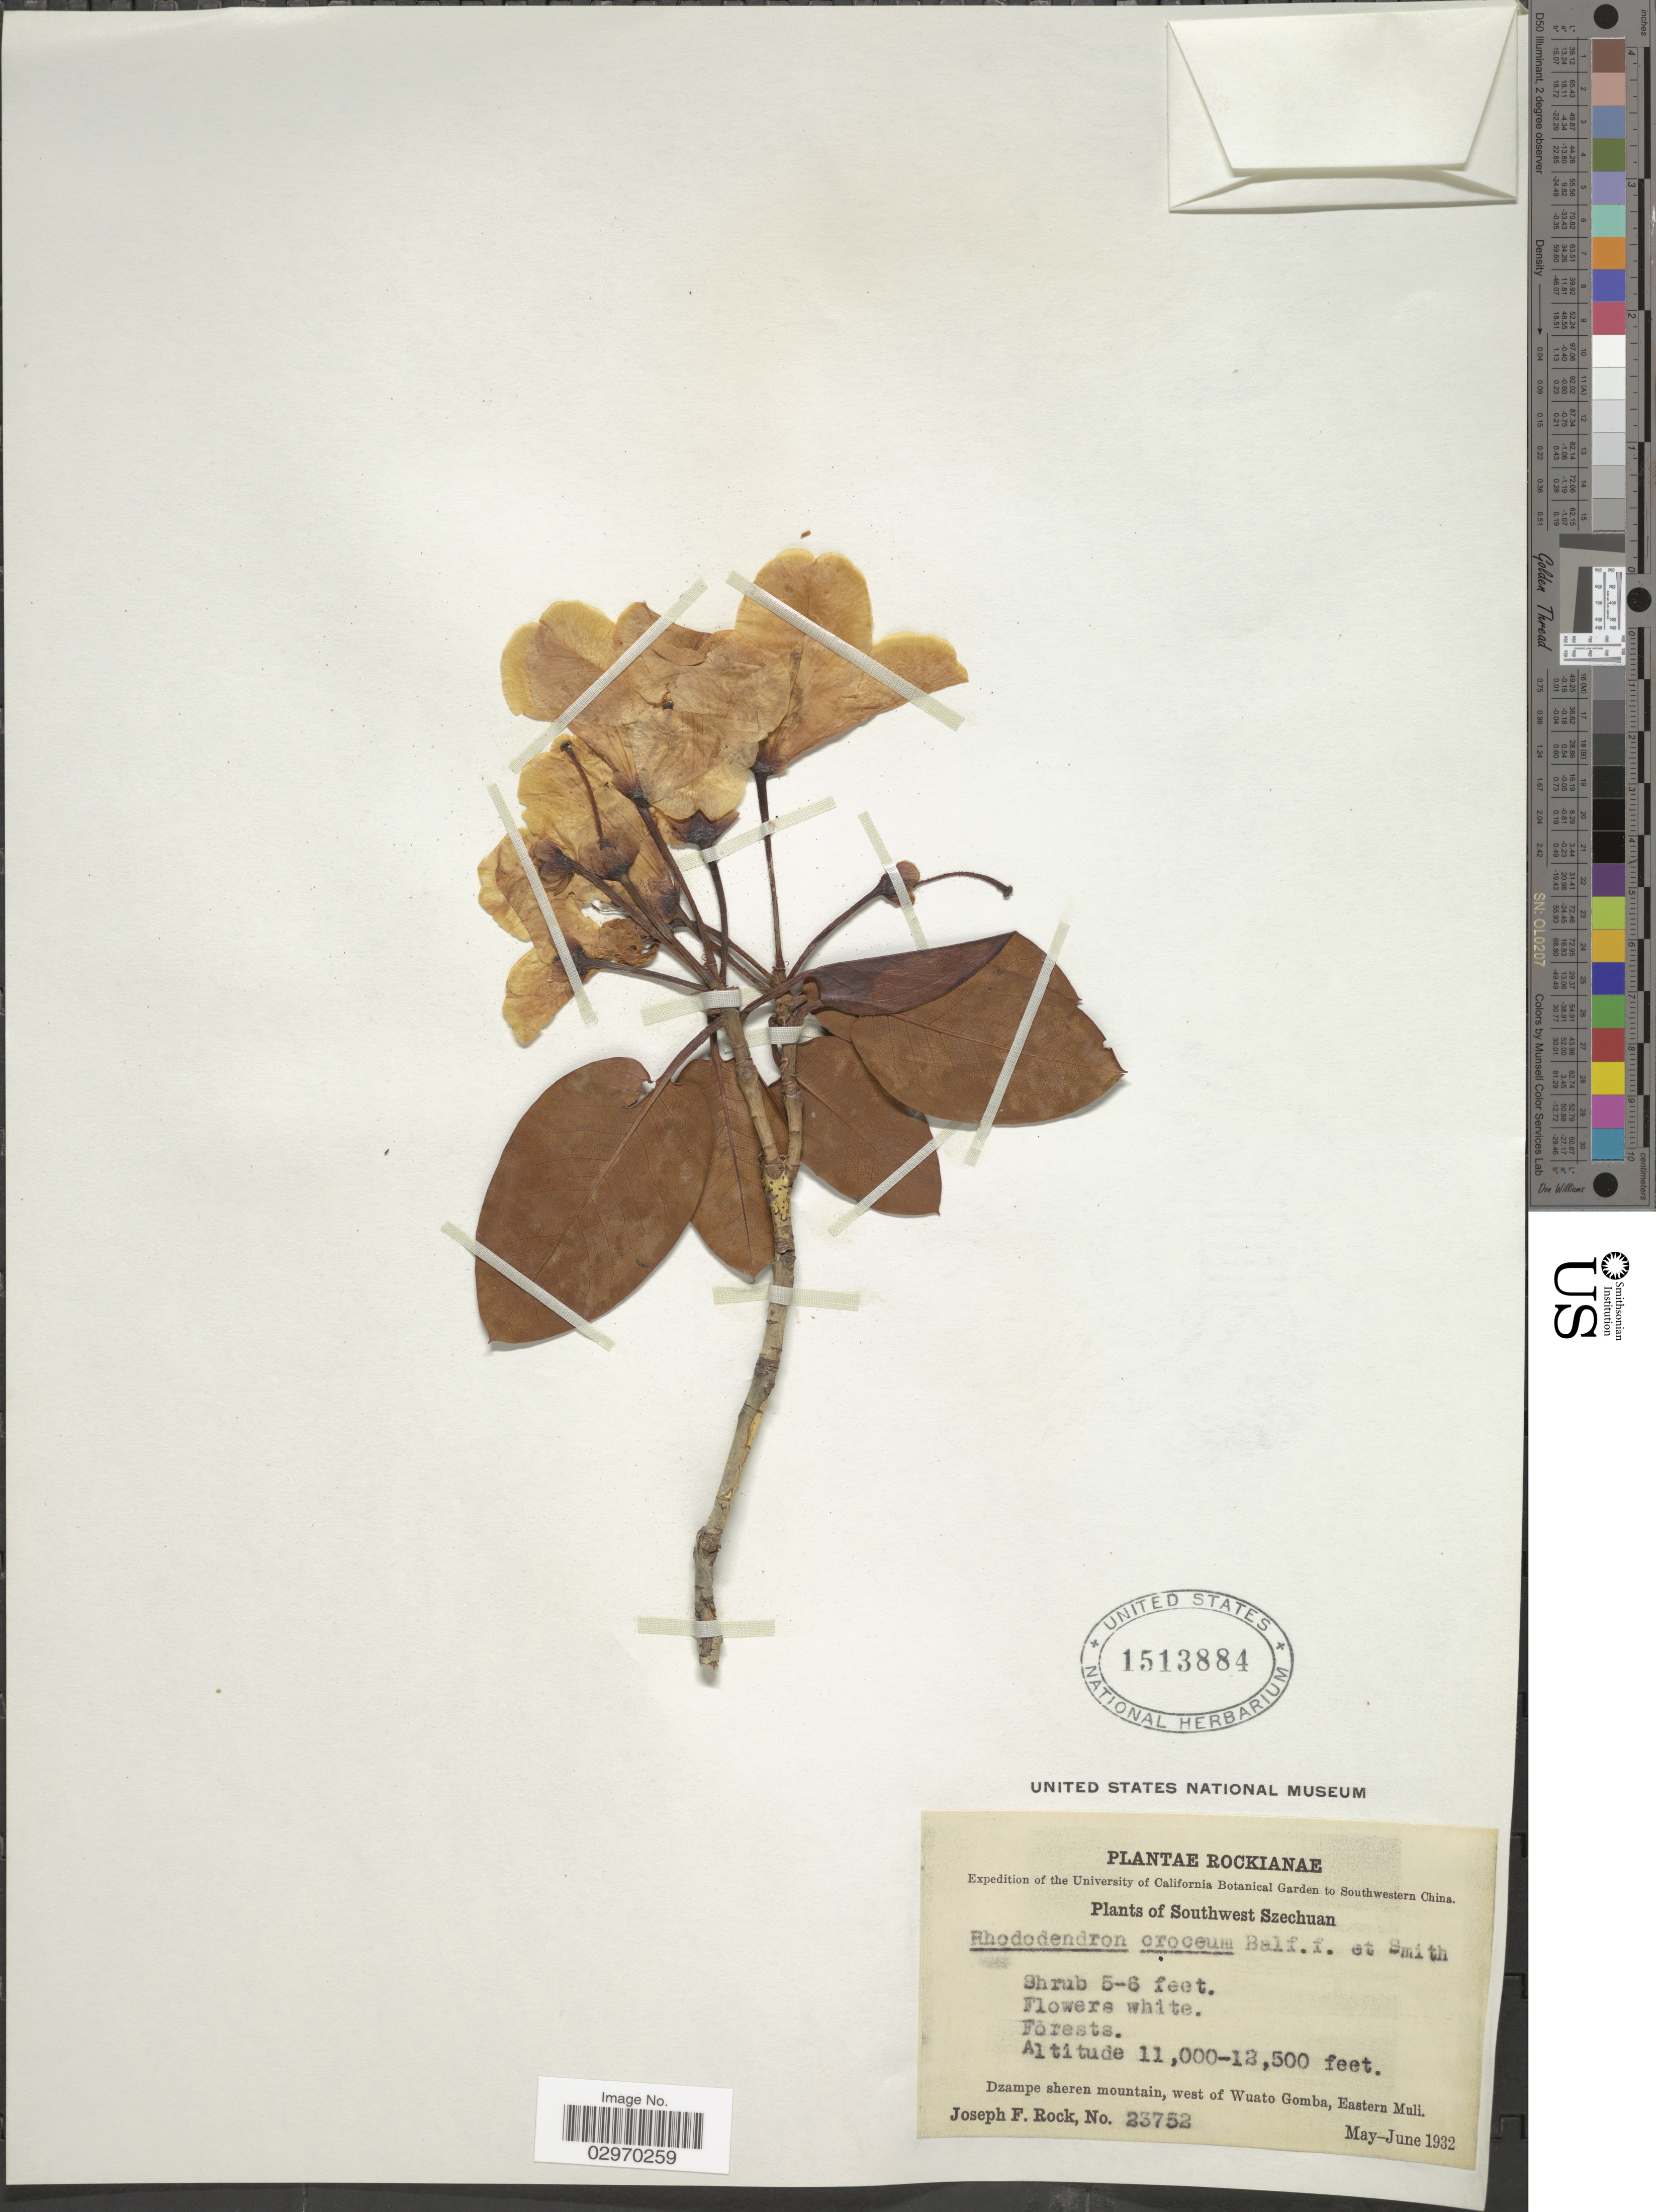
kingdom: Plantae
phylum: Tracheophyta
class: Magnoliopsida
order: Ericales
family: Ericaceae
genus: Rhododendron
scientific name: Rhododendron croceum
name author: Balf. f. & W.W. Sm.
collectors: J. F. Rock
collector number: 23752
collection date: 1932-05/1932-06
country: China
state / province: Sichuan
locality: Southwestern China. Southwest Szechuan. Dzampe sheren mountain, west of Wuato Gomba, Eastern Muli.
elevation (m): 3353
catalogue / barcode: US 1513884